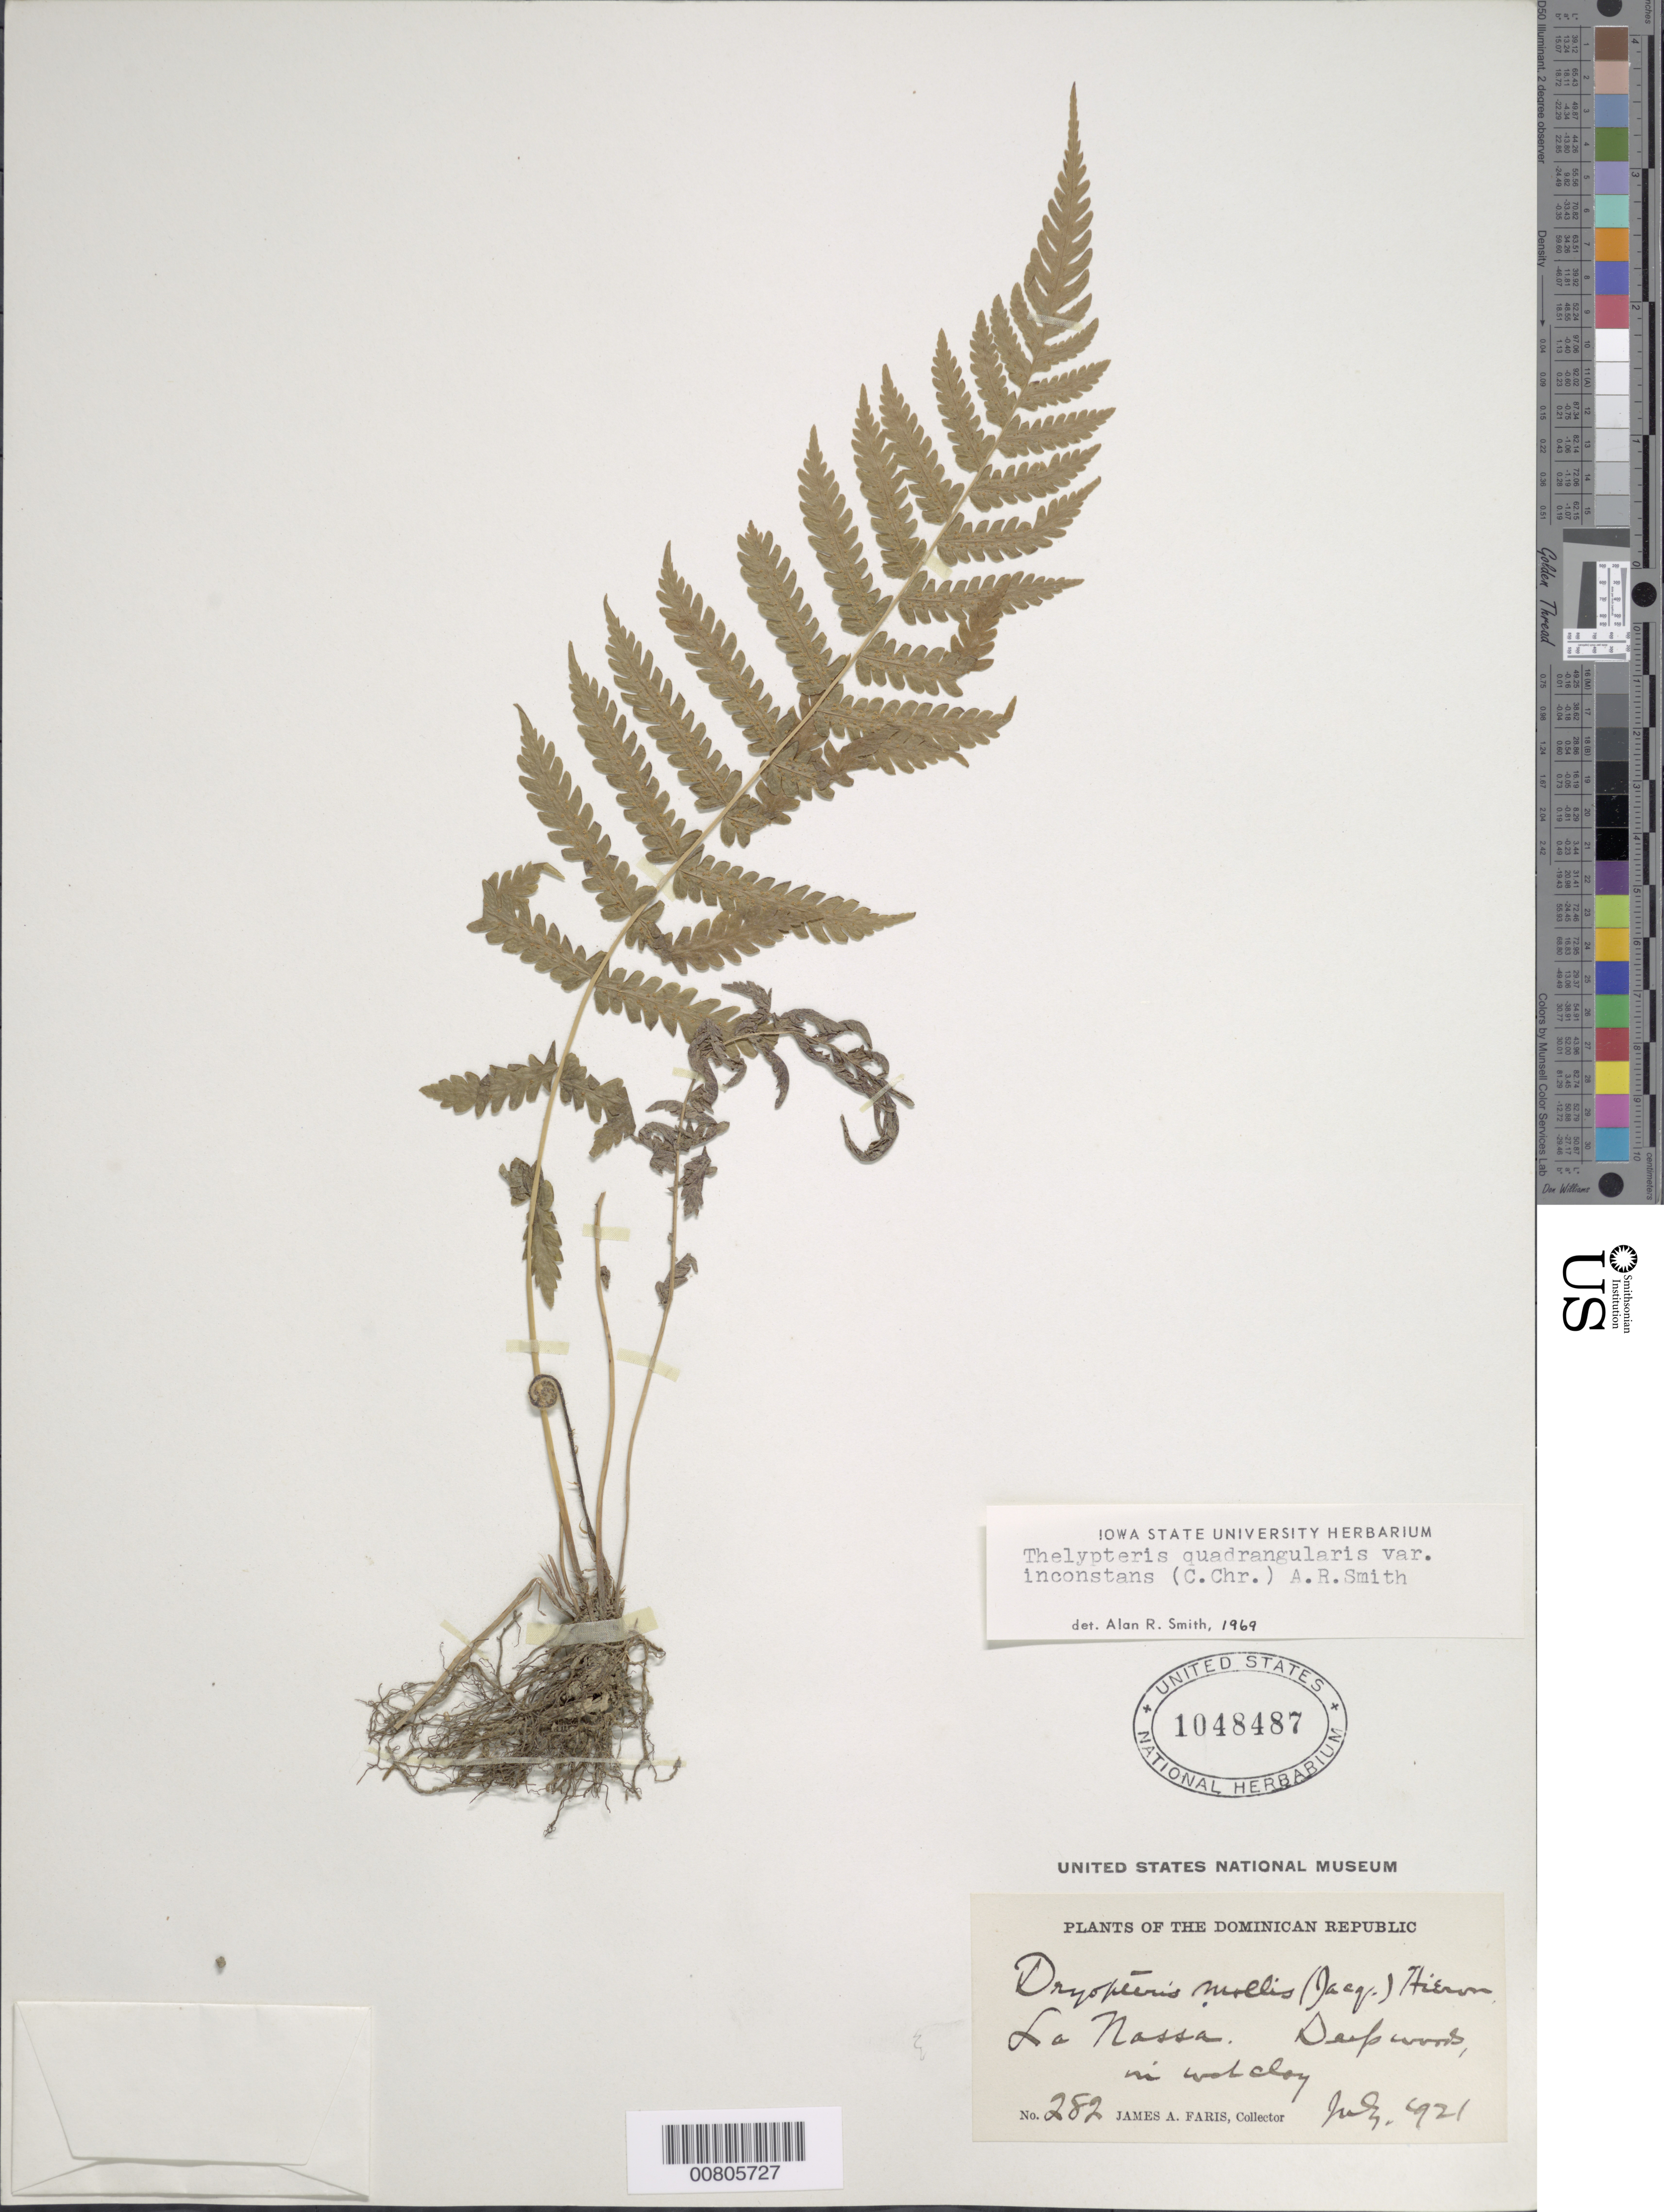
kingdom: Plantae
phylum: Tracheophyta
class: Polypodiopsida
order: Polypodiales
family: Thelypteridaceae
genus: Christella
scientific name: Christella hispidula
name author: (Decne.) Holttum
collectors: J. Faris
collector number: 282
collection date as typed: Jul 1921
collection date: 1921-07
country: Dominican Republic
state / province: San Cristóbal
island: Hispaniola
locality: La Nassa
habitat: Deep woods, in wet clay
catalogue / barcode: US 1048487